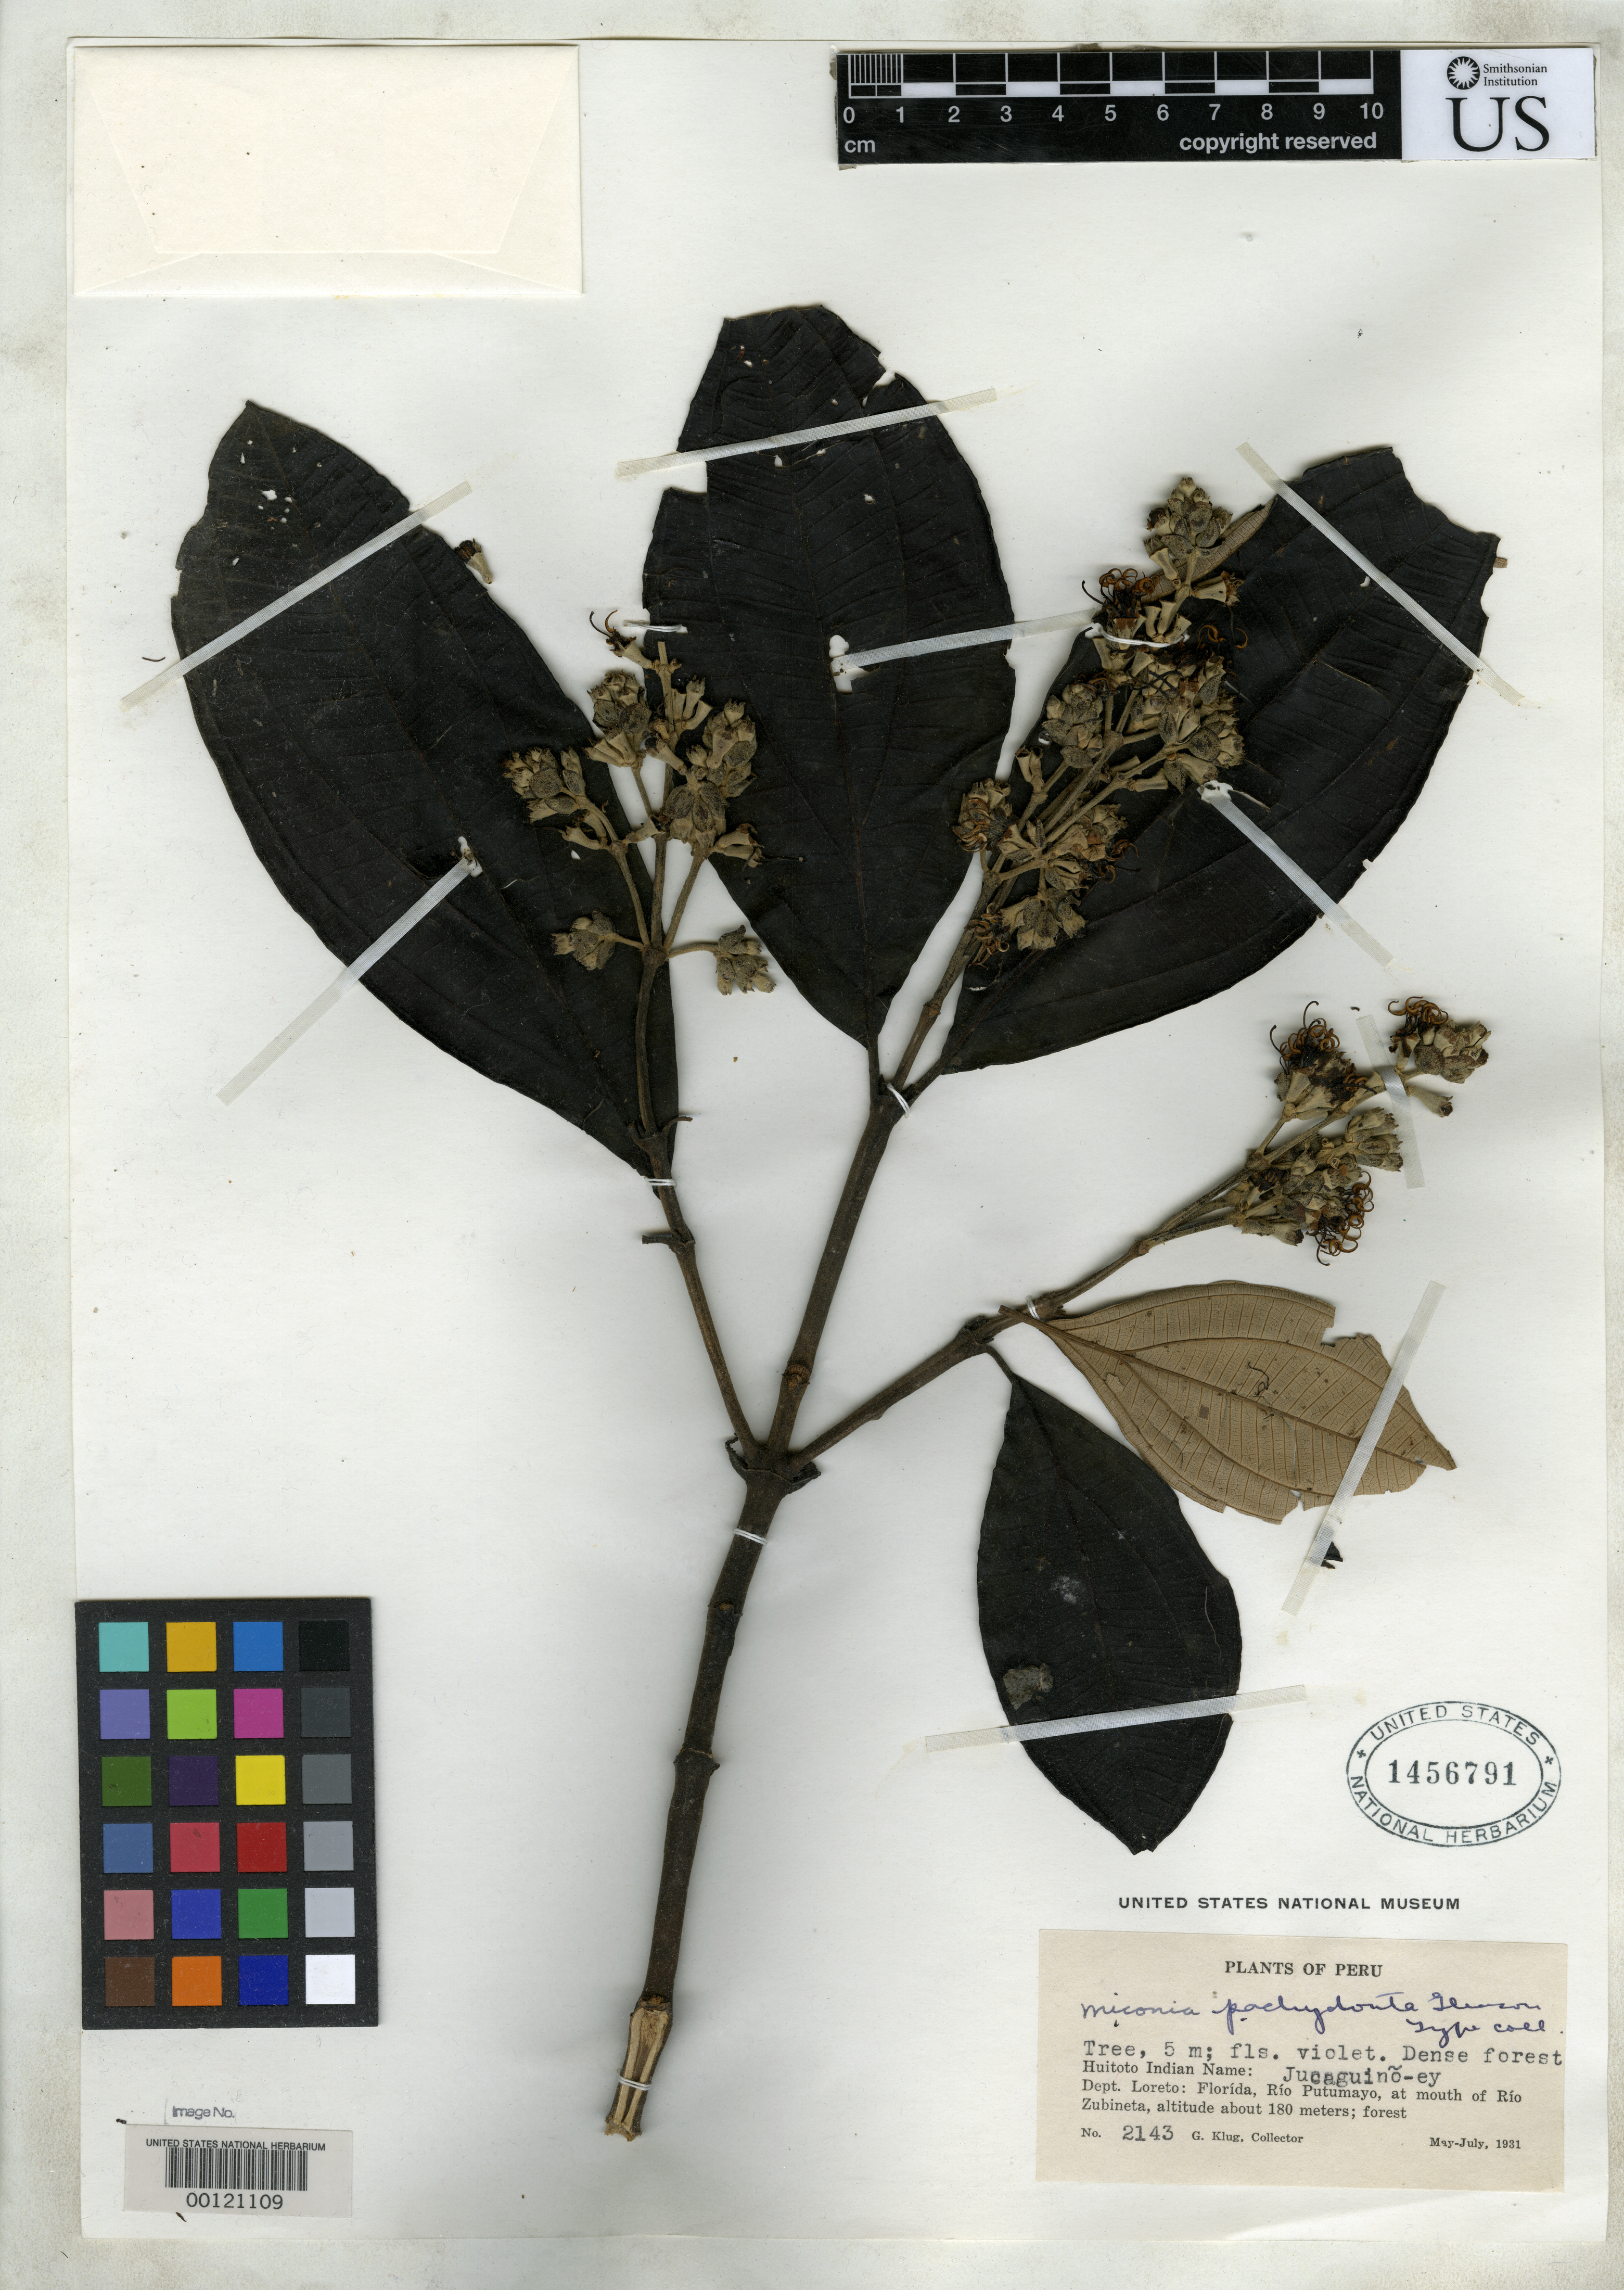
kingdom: Plantae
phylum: Tracheophyta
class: Magnoliopsida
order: Myrtales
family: Melastomataceae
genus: Miconia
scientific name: Miconia pachydonta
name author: Gleason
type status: Isotype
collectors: G. Klug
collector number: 2143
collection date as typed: May 1931 to -- Jul 1931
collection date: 1931-05/1931-07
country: Peru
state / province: Loreto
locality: Florida, Rio Putumayo, mouth of Rio Zubineta.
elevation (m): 180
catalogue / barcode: US 1456791